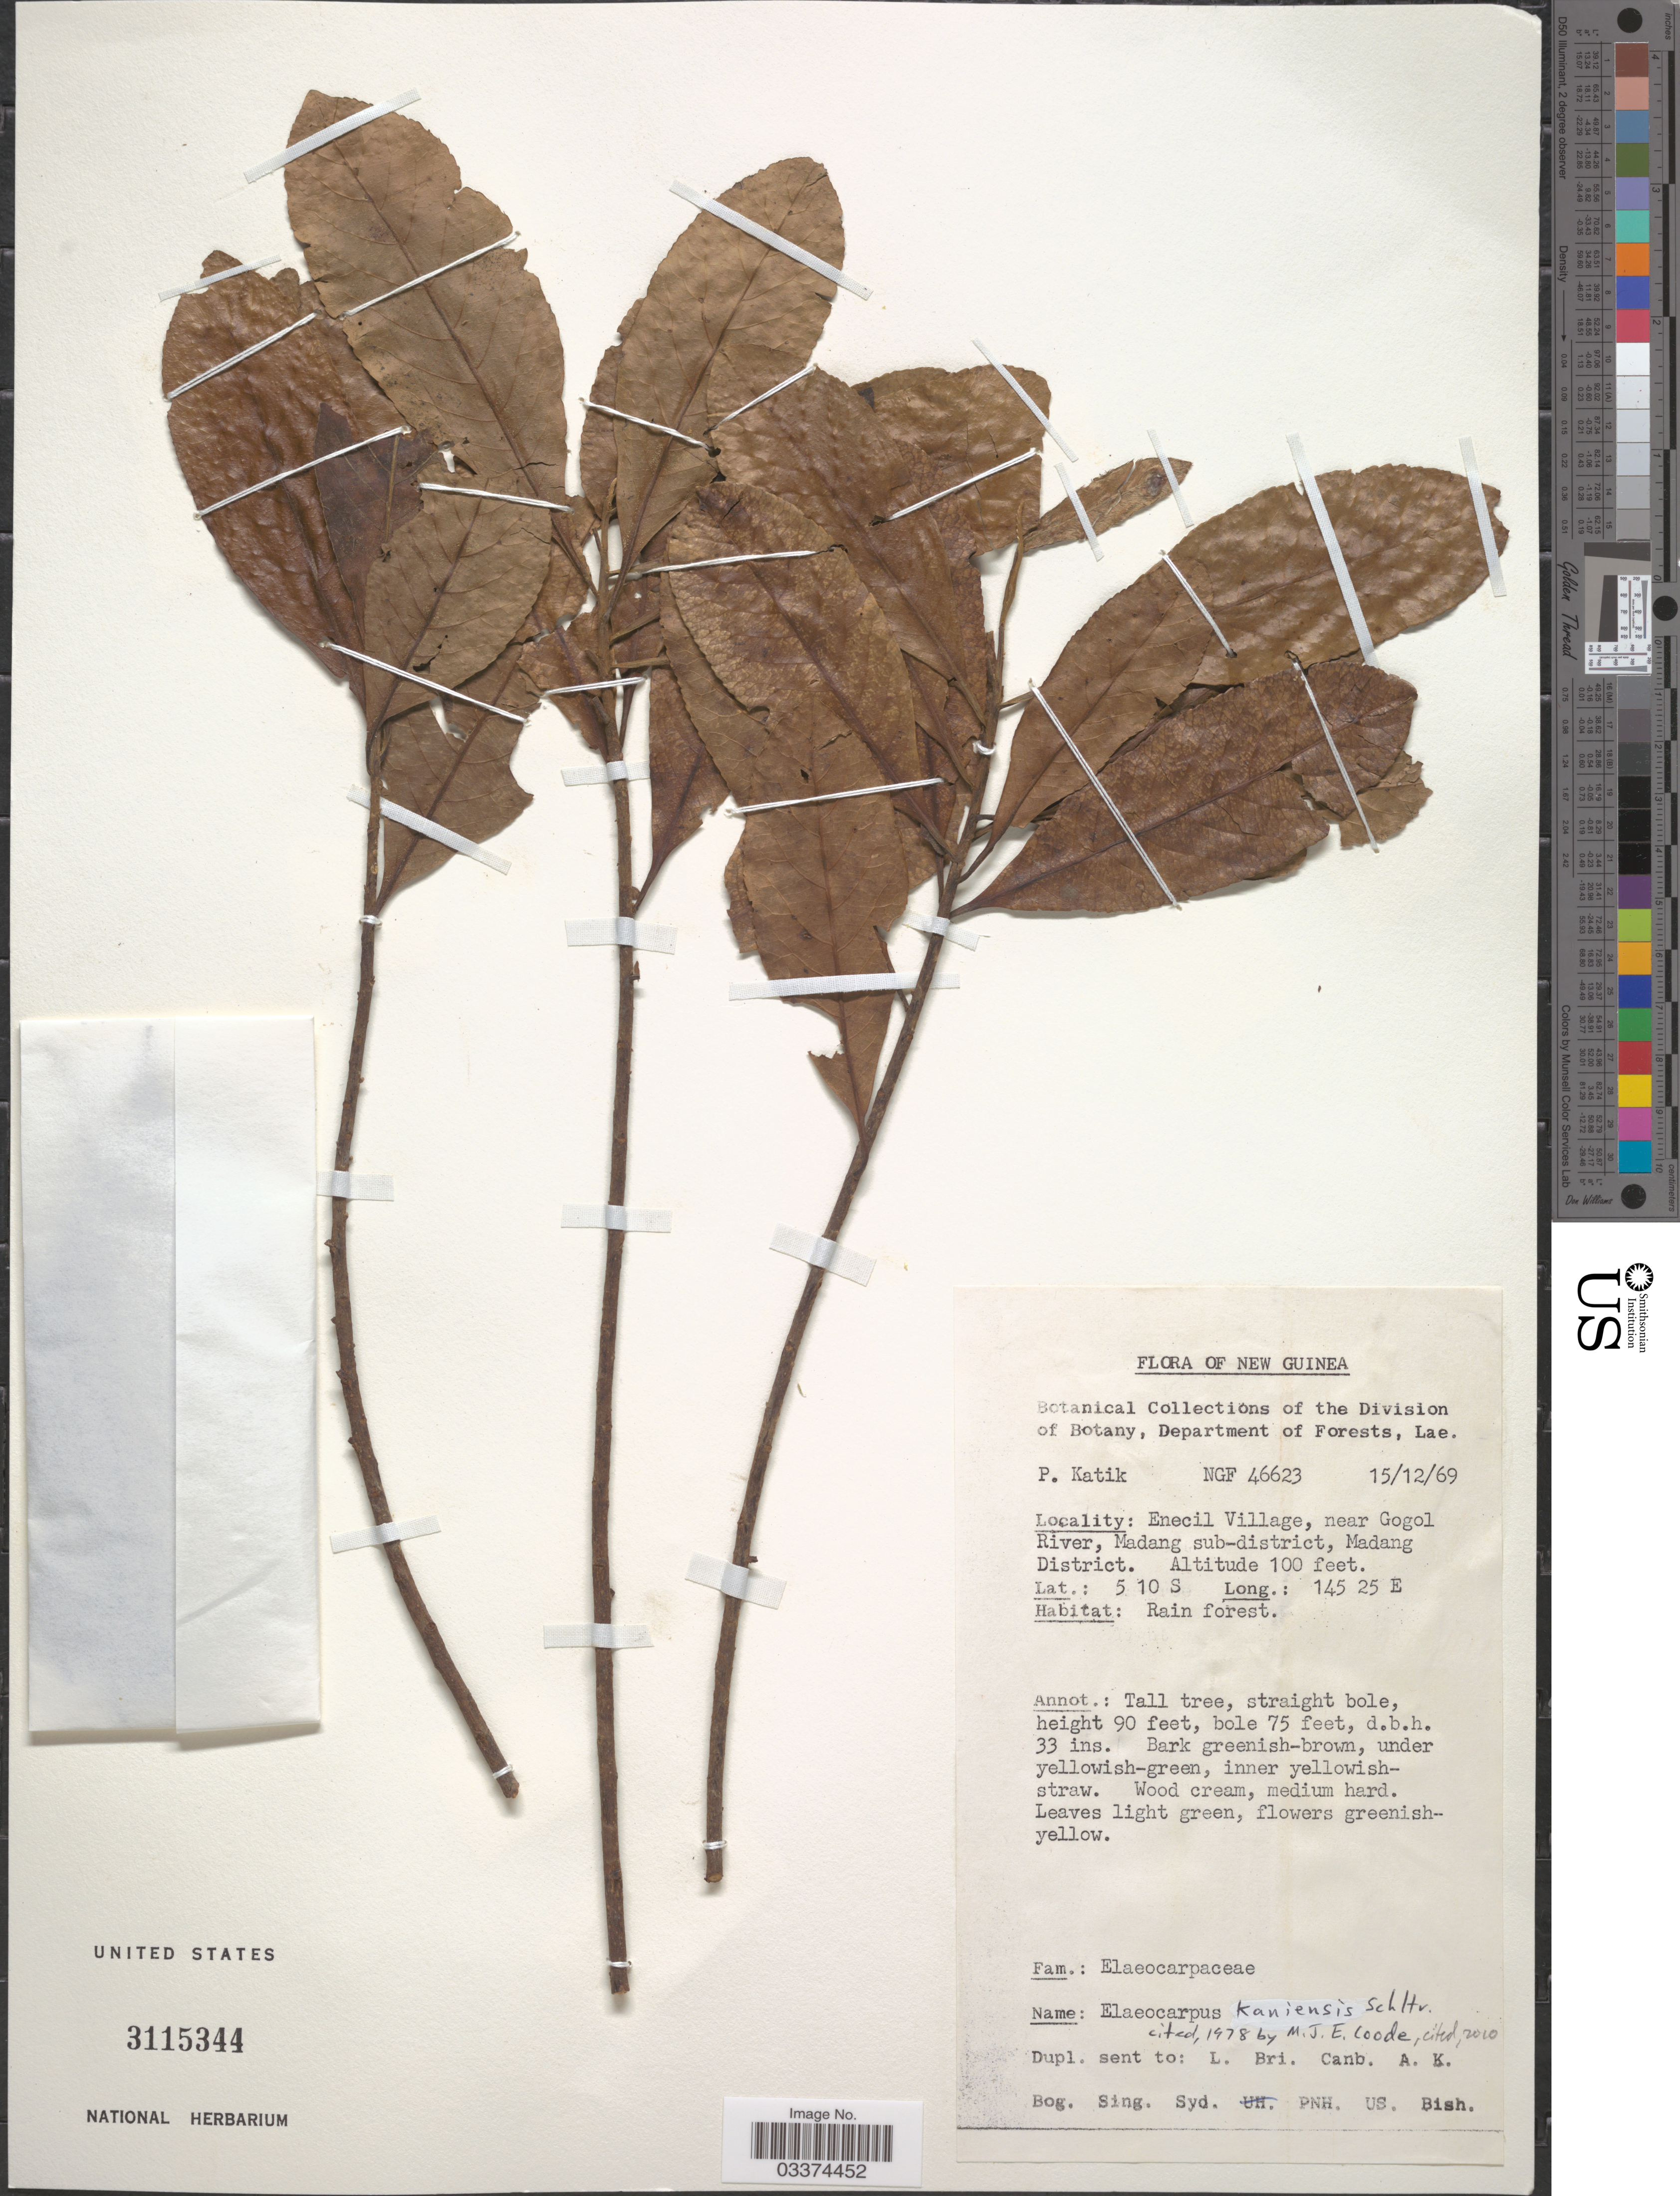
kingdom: Plantae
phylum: Tracheophyta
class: Magnoliopsida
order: Oxalidales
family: Elaeocarpaceae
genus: Elaeocarpus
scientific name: Elaeocarpus kaniensis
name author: Schltr.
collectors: P. Katik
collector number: NGF46623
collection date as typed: Transcribed d/m/y: 15/12/69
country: Papua New Guinea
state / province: Madang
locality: New Guinea, Enecill Village, near Gogol River, Madang sub-district, Madang District.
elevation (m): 30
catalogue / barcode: US 3115344